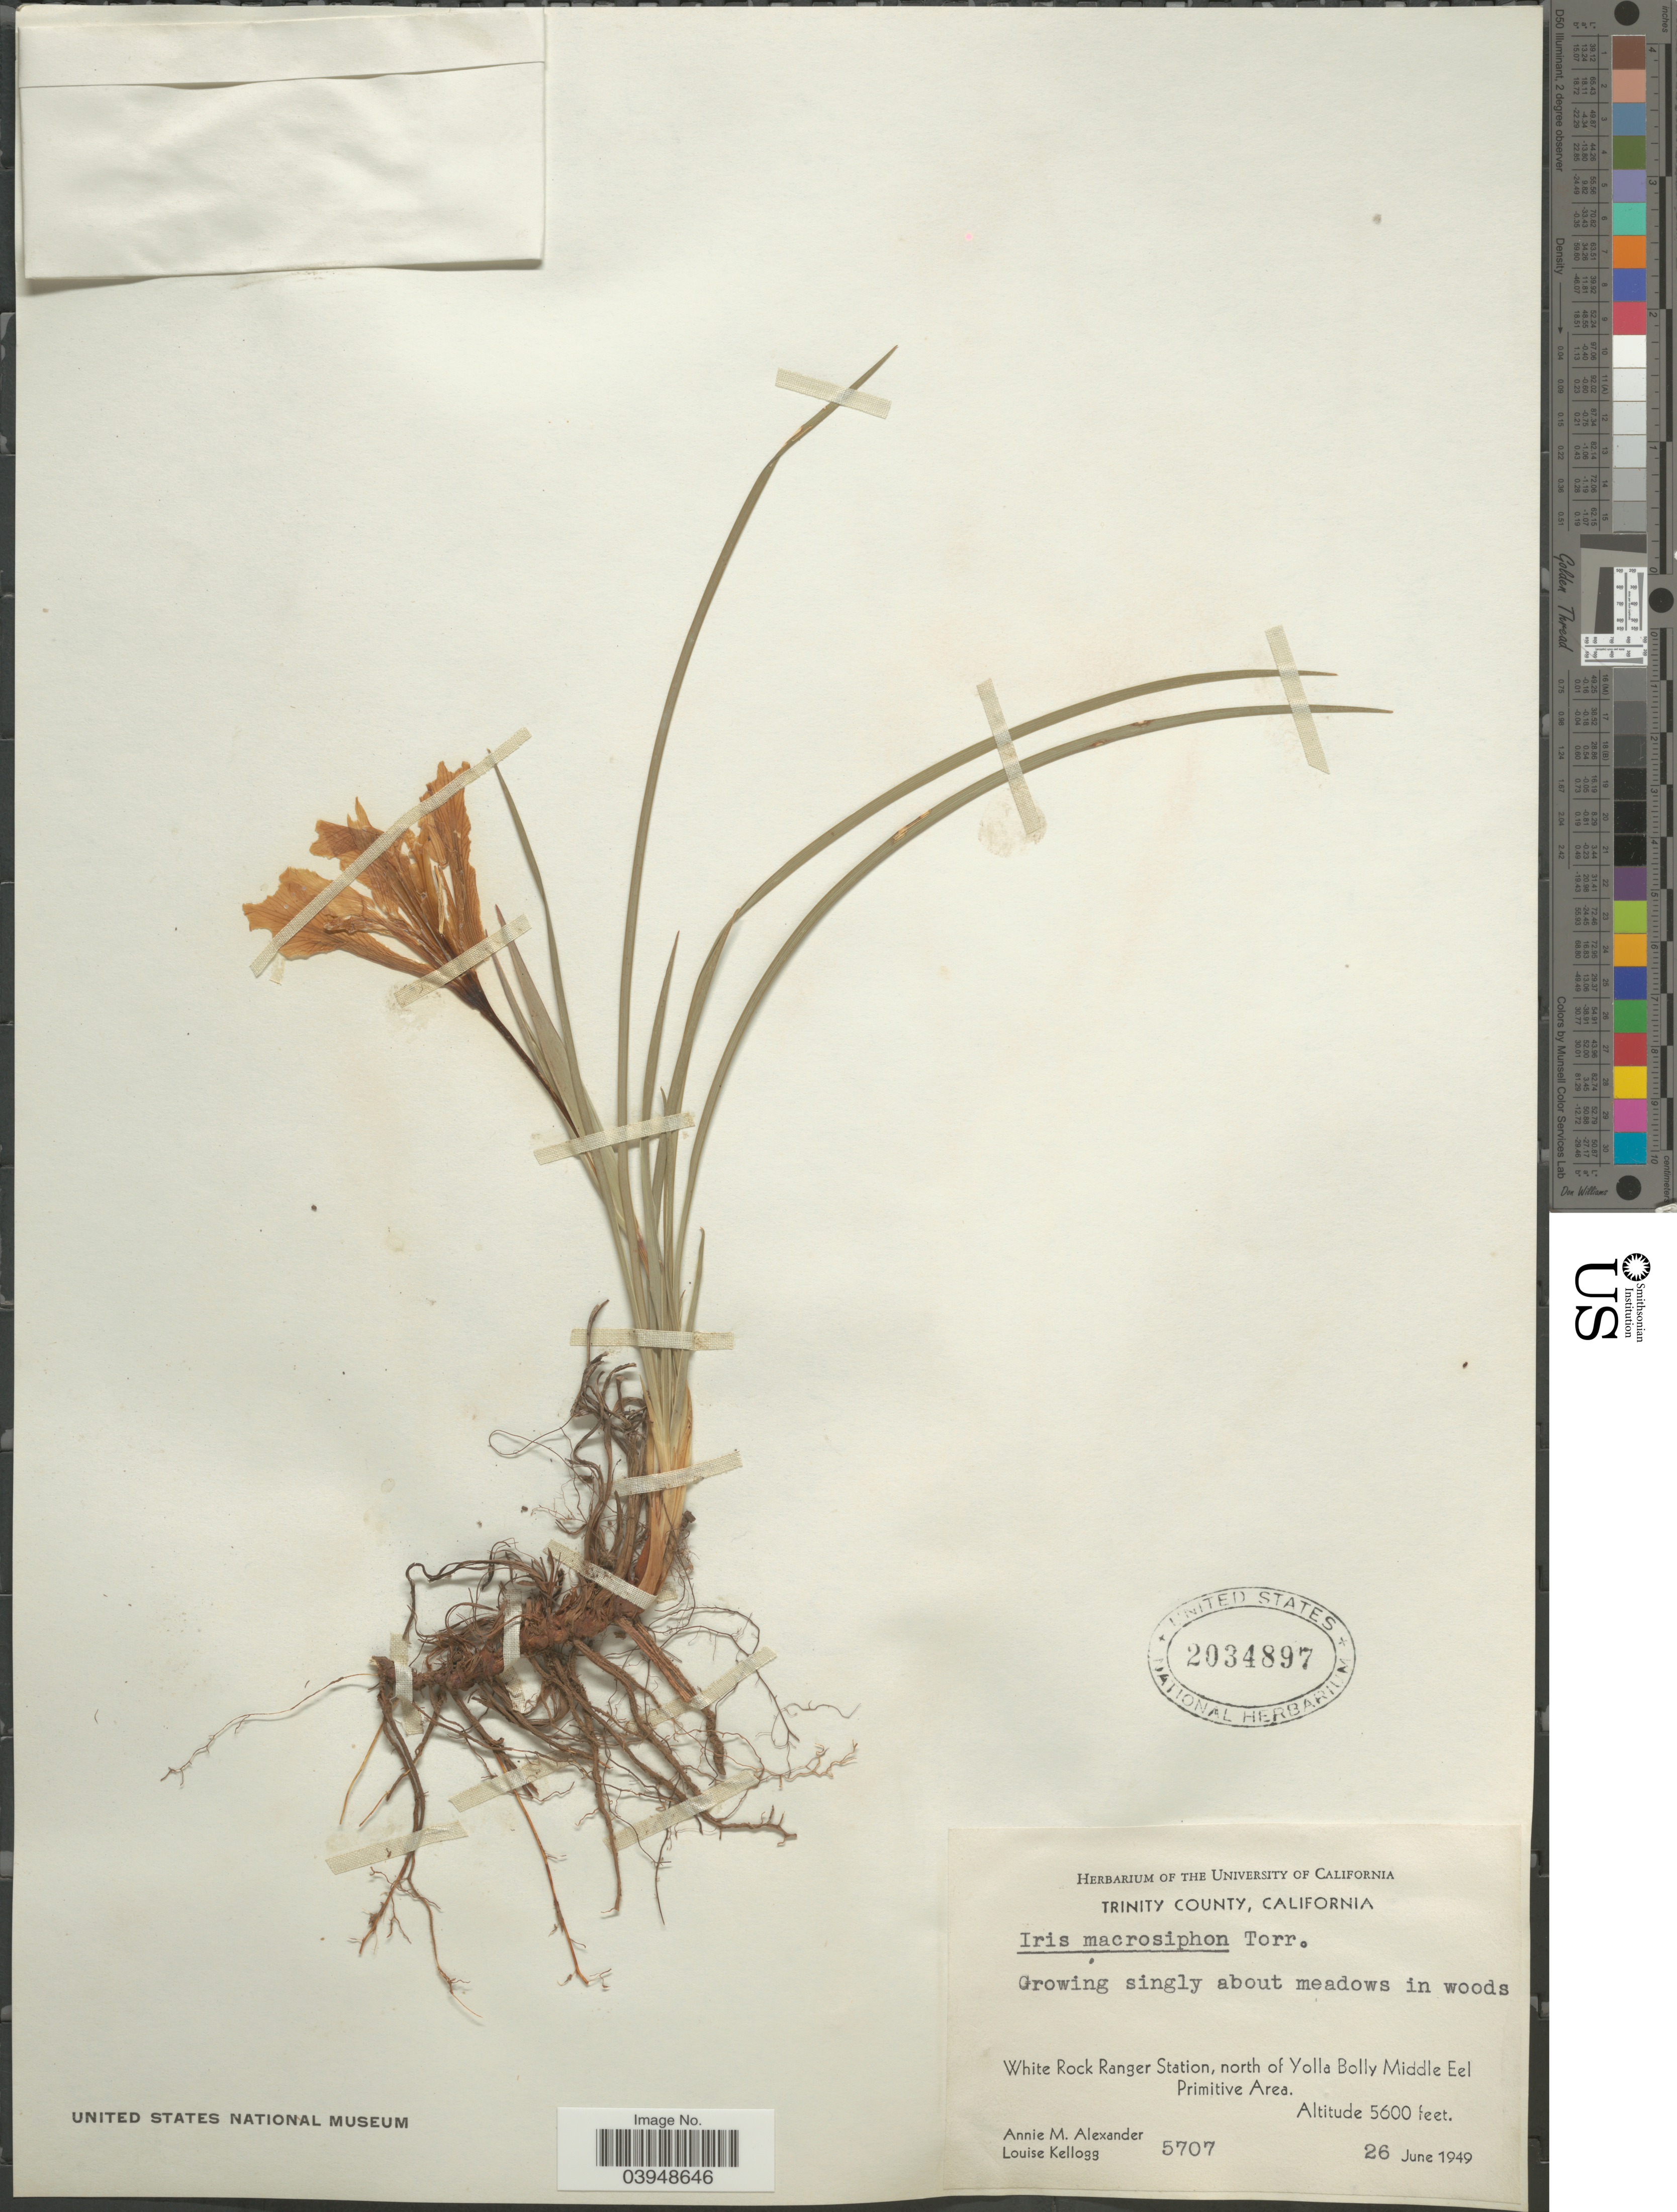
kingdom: Plantae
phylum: Tracheophyta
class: Liliopsida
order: Asparagales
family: Iridaceae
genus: Iris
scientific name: Iris macrosiphon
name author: Torr.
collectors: A. M. Alexander & L. Kellogg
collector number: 5707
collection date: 1949-06-26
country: United States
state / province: California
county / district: Trinity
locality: Trinity County. White Rock Ranger Station, north of Yolla Bolly Middle Eel Primitive Area.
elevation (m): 1707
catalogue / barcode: US 2034897